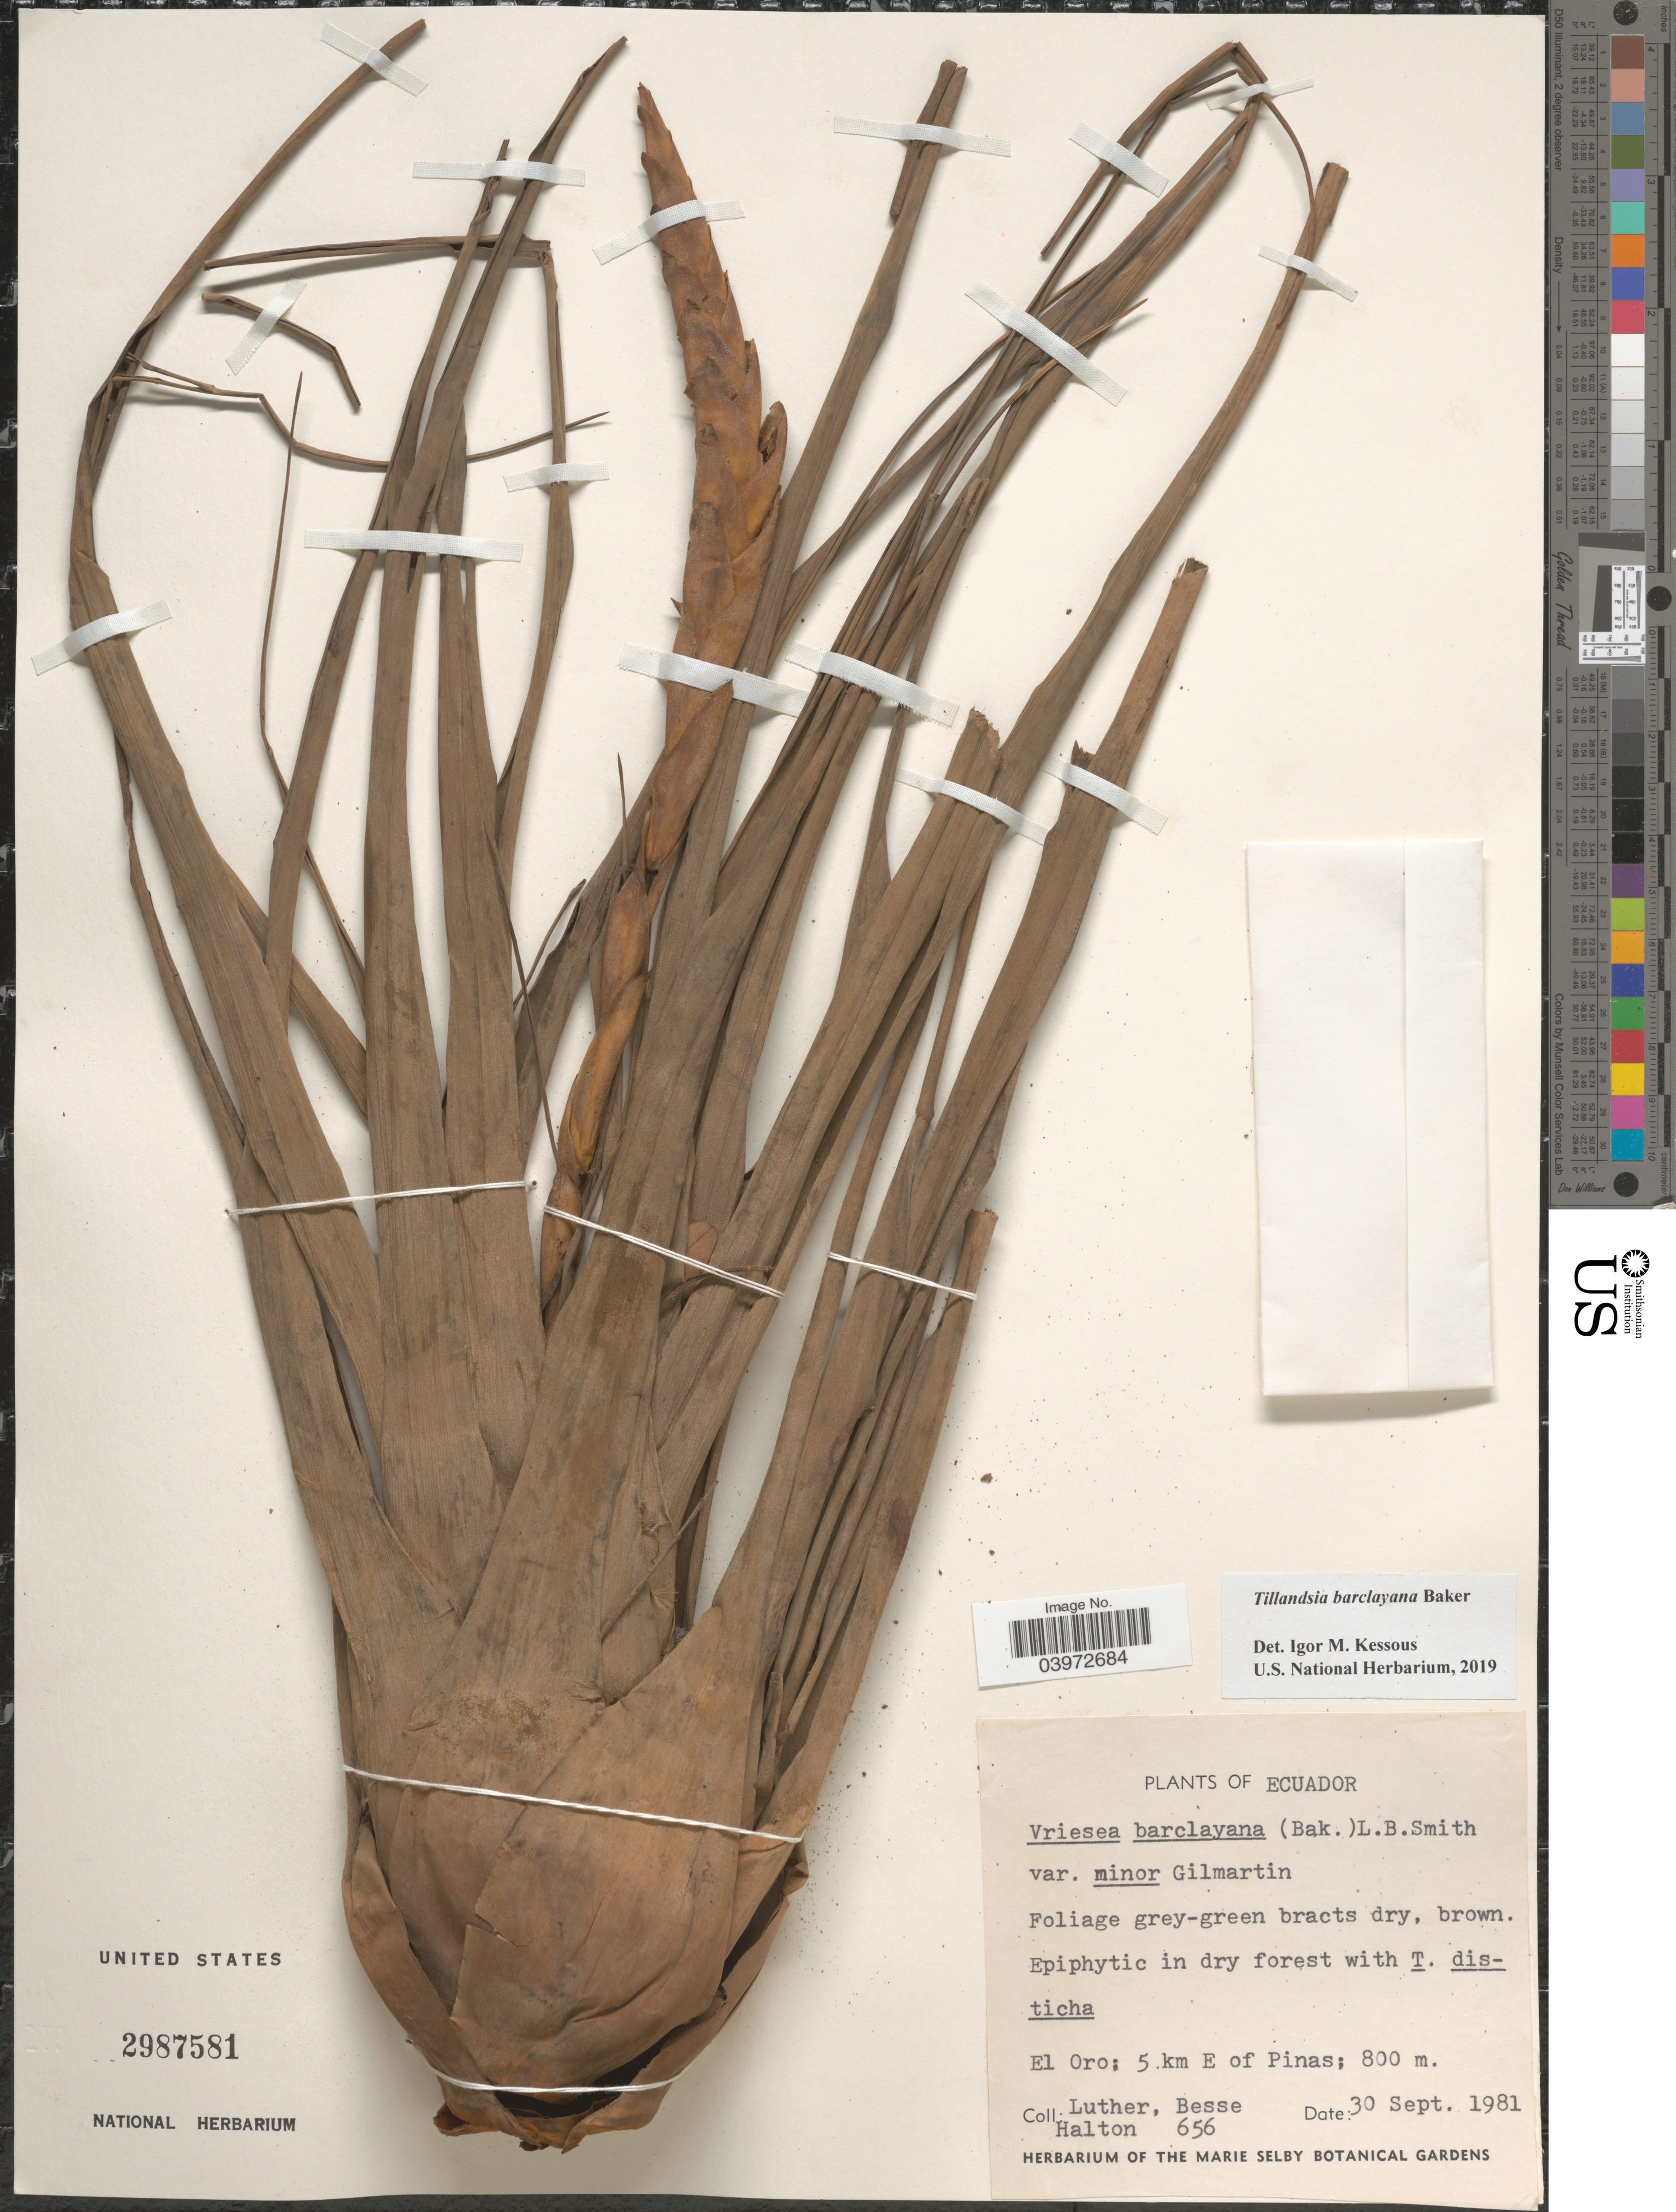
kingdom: Plantae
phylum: Tracheophyta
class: Liliopsida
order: Poales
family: Bromeliaceae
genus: Tillandsia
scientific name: Tillandsia barclayana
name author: Baker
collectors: -- Luther, -. Besse & -. Halton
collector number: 656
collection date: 1981-09-30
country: Ecuador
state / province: El Oro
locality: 5 km E of Pinas.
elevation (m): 800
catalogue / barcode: US 2987581